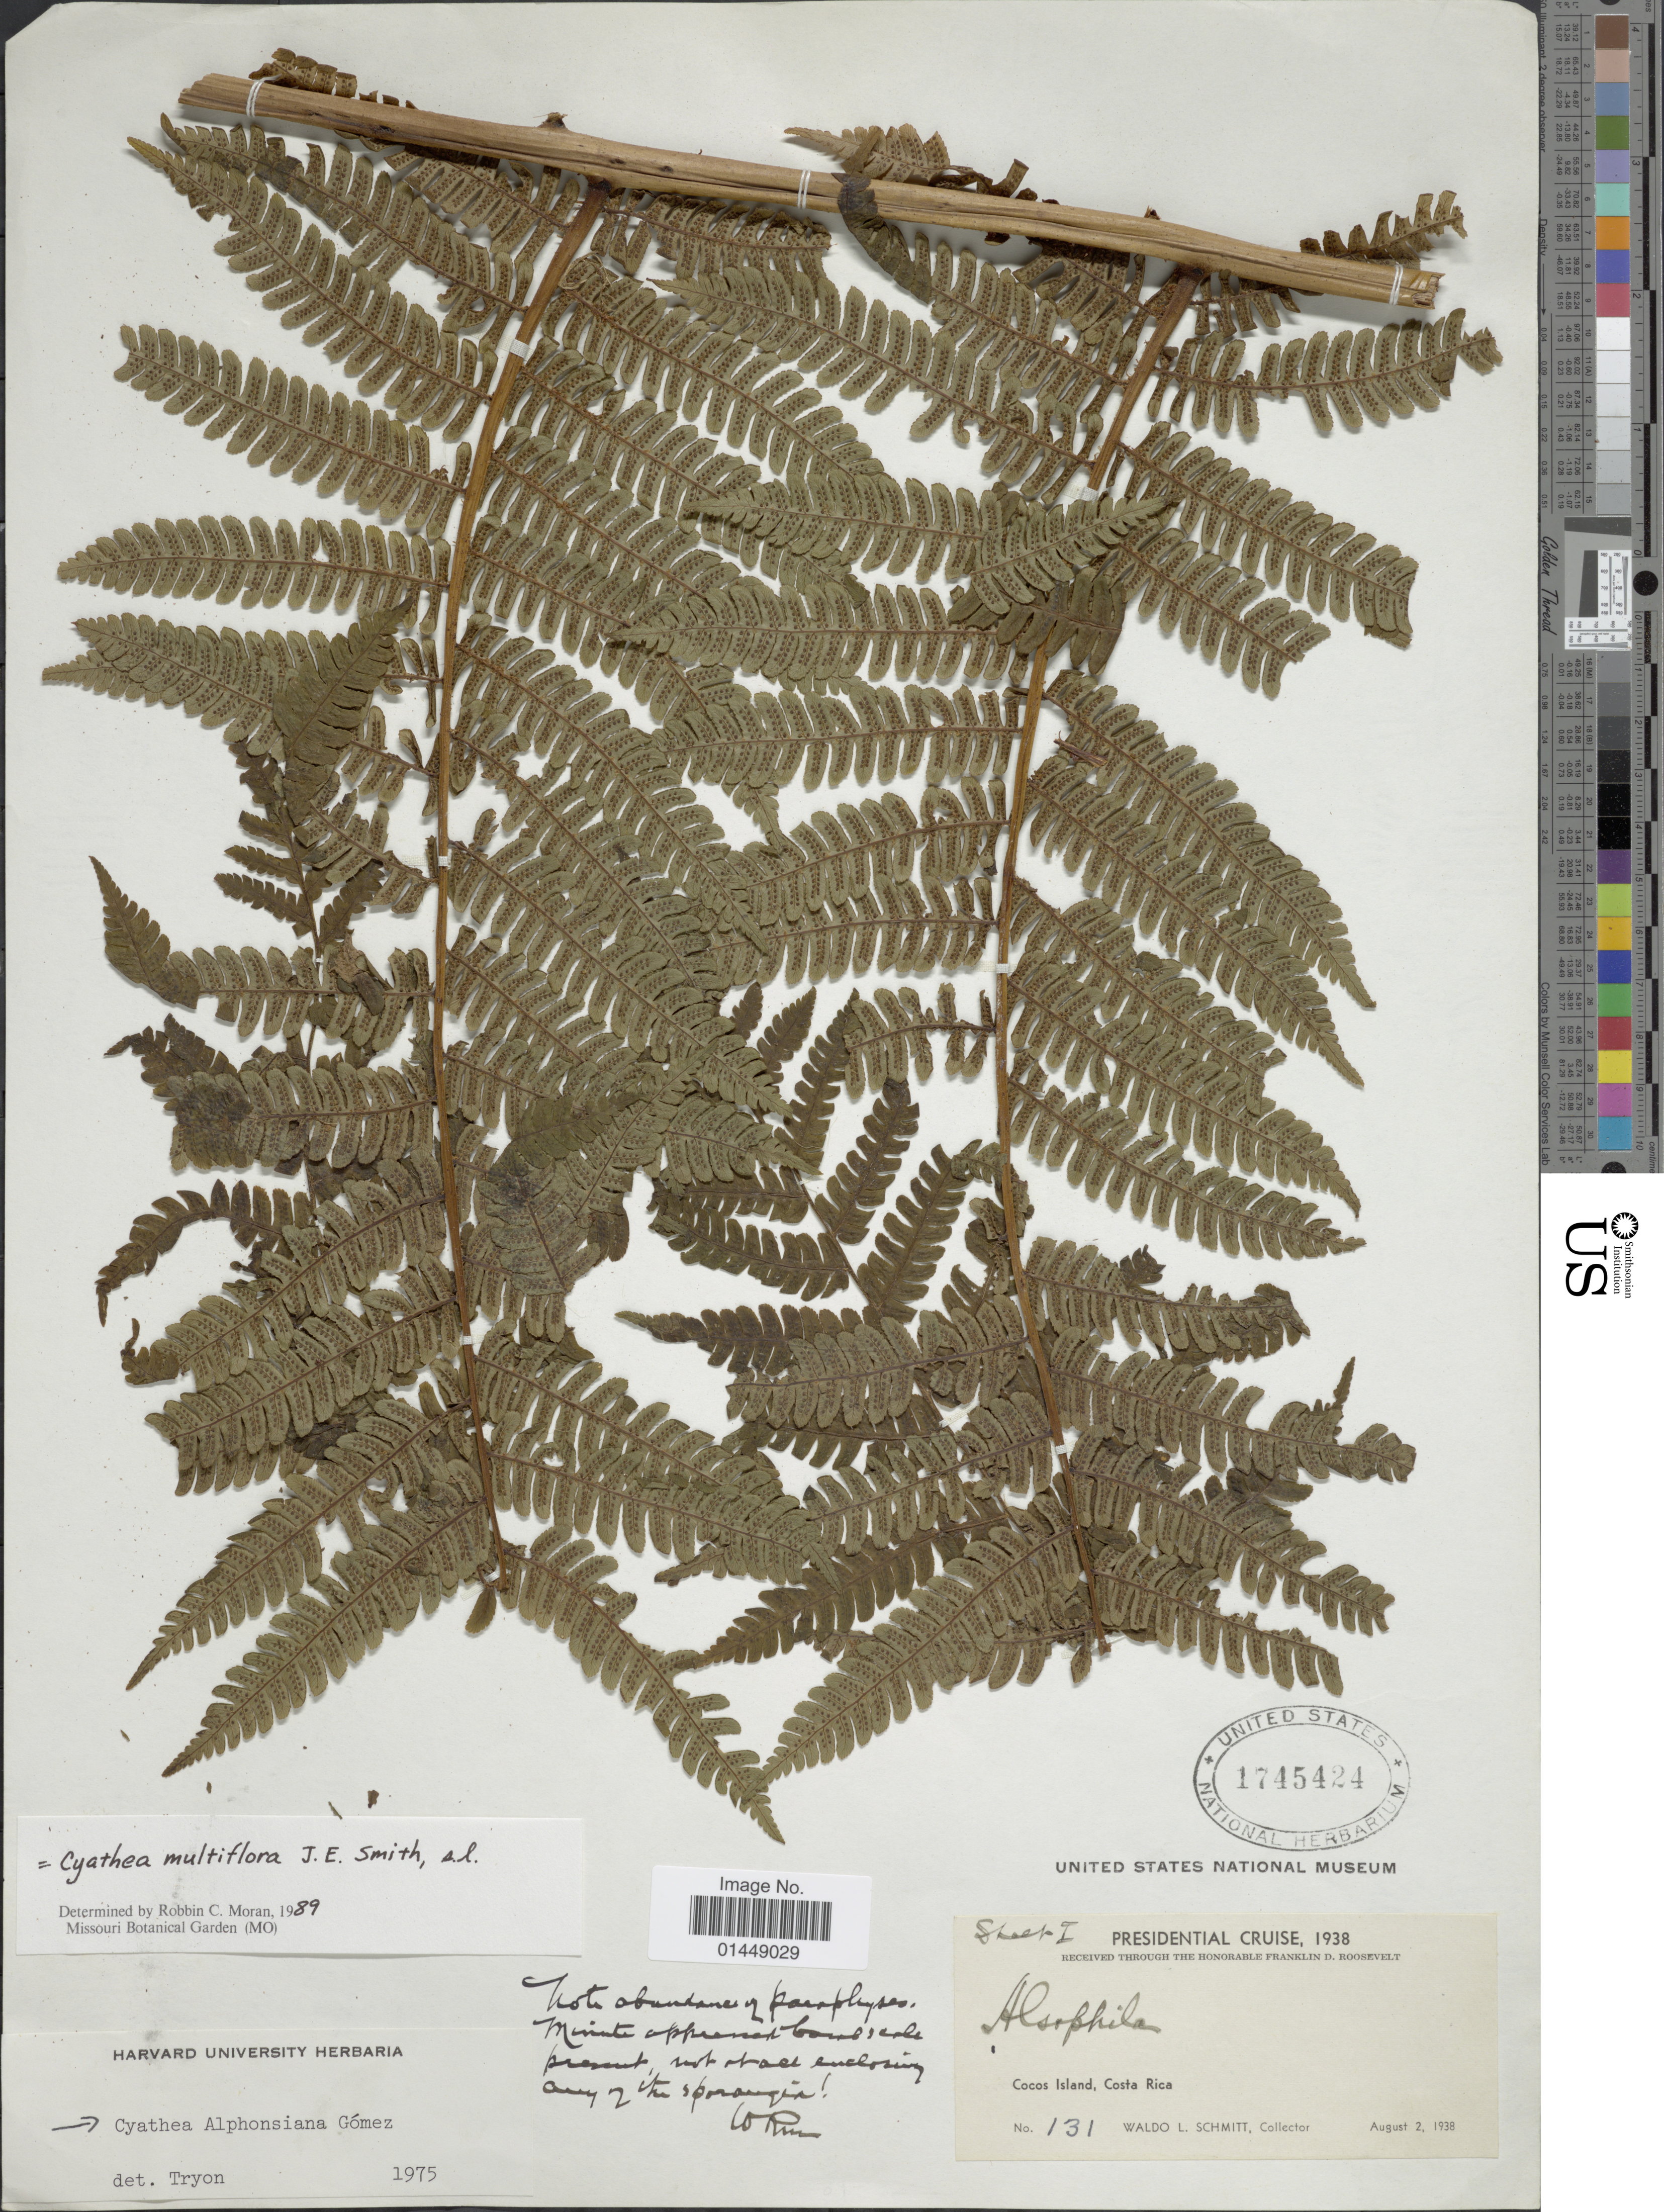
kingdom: Plantae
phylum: Tracheophyta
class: Polypodiopsida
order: Cyatheales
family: Cyatheaceae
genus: Cyathea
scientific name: Cyathea multiflora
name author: Sm.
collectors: W. L. Schmitt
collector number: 131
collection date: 1938-08-02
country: Costa Rica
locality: Cocos Island, Costa Rica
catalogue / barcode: US 1745424